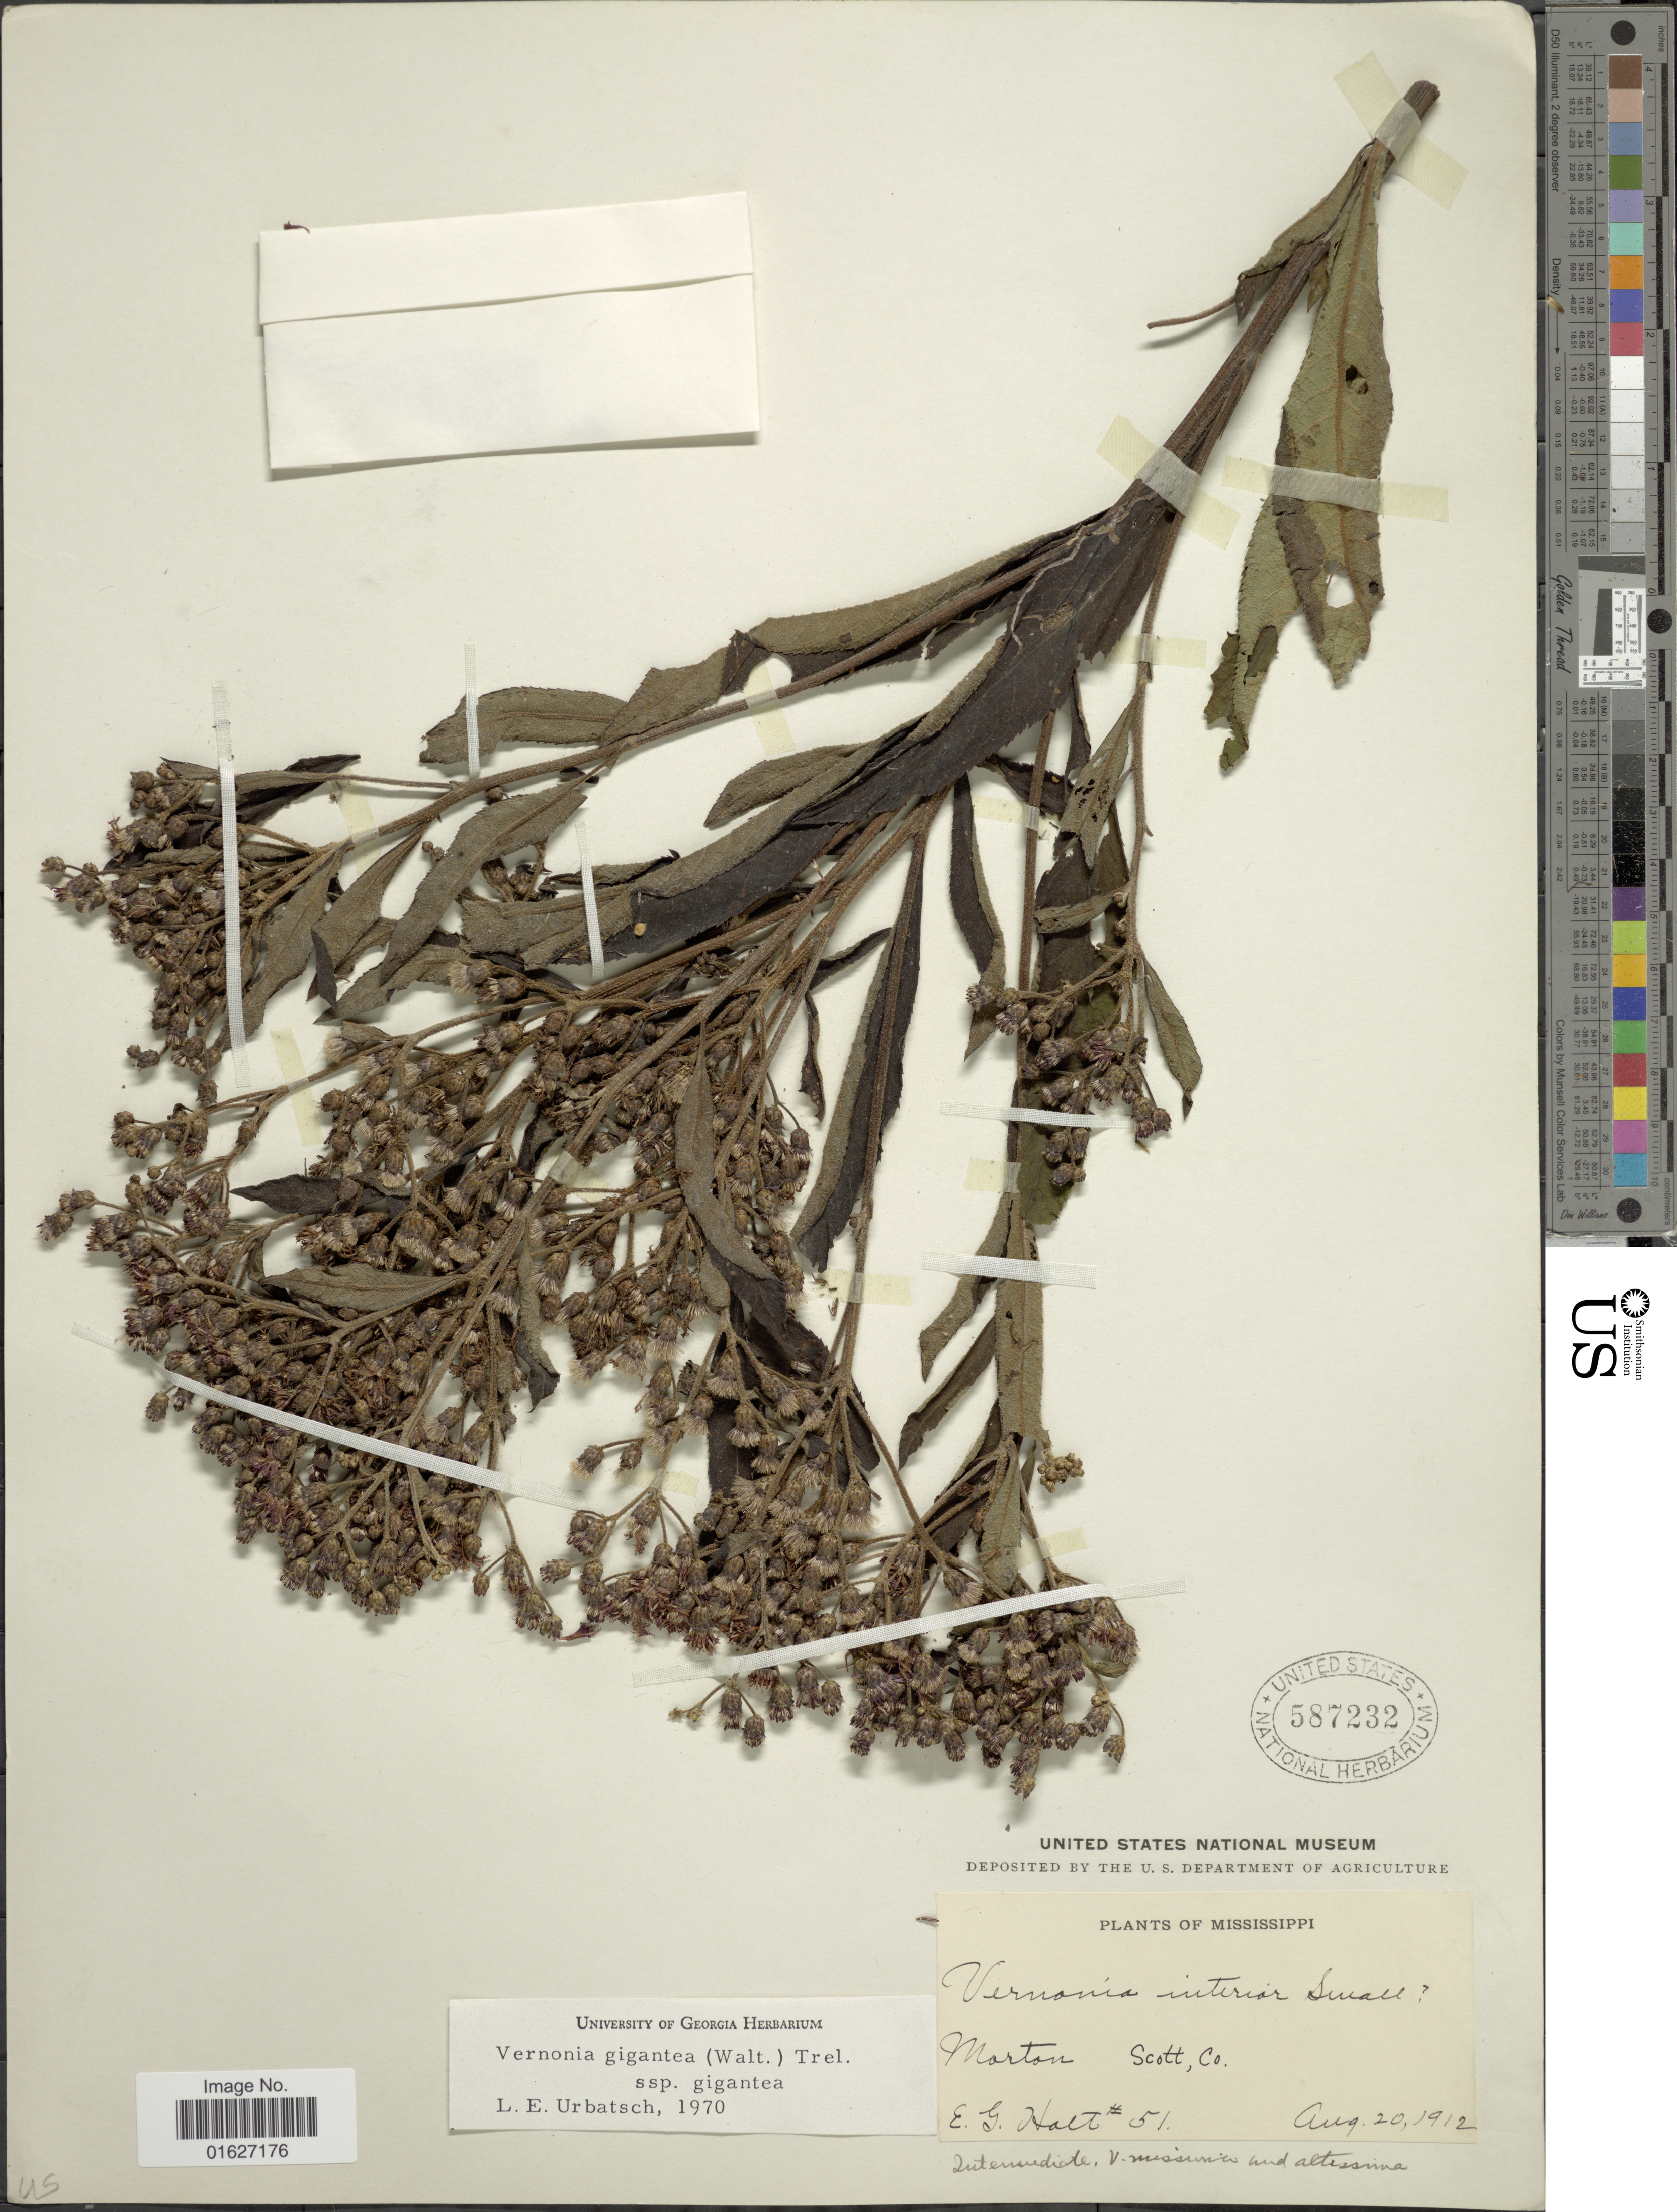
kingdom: Plantae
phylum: Tracheophyta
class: Magnoliopsida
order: Asterales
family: Asteraceae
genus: Vernonia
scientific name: Vernonia gigantea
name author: (Walter) Trel.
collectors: E. G. Holt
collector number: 51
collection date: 1912-08-20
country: United States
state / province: Mississippi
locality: Morton Scott, Co.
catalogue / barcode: US 587232